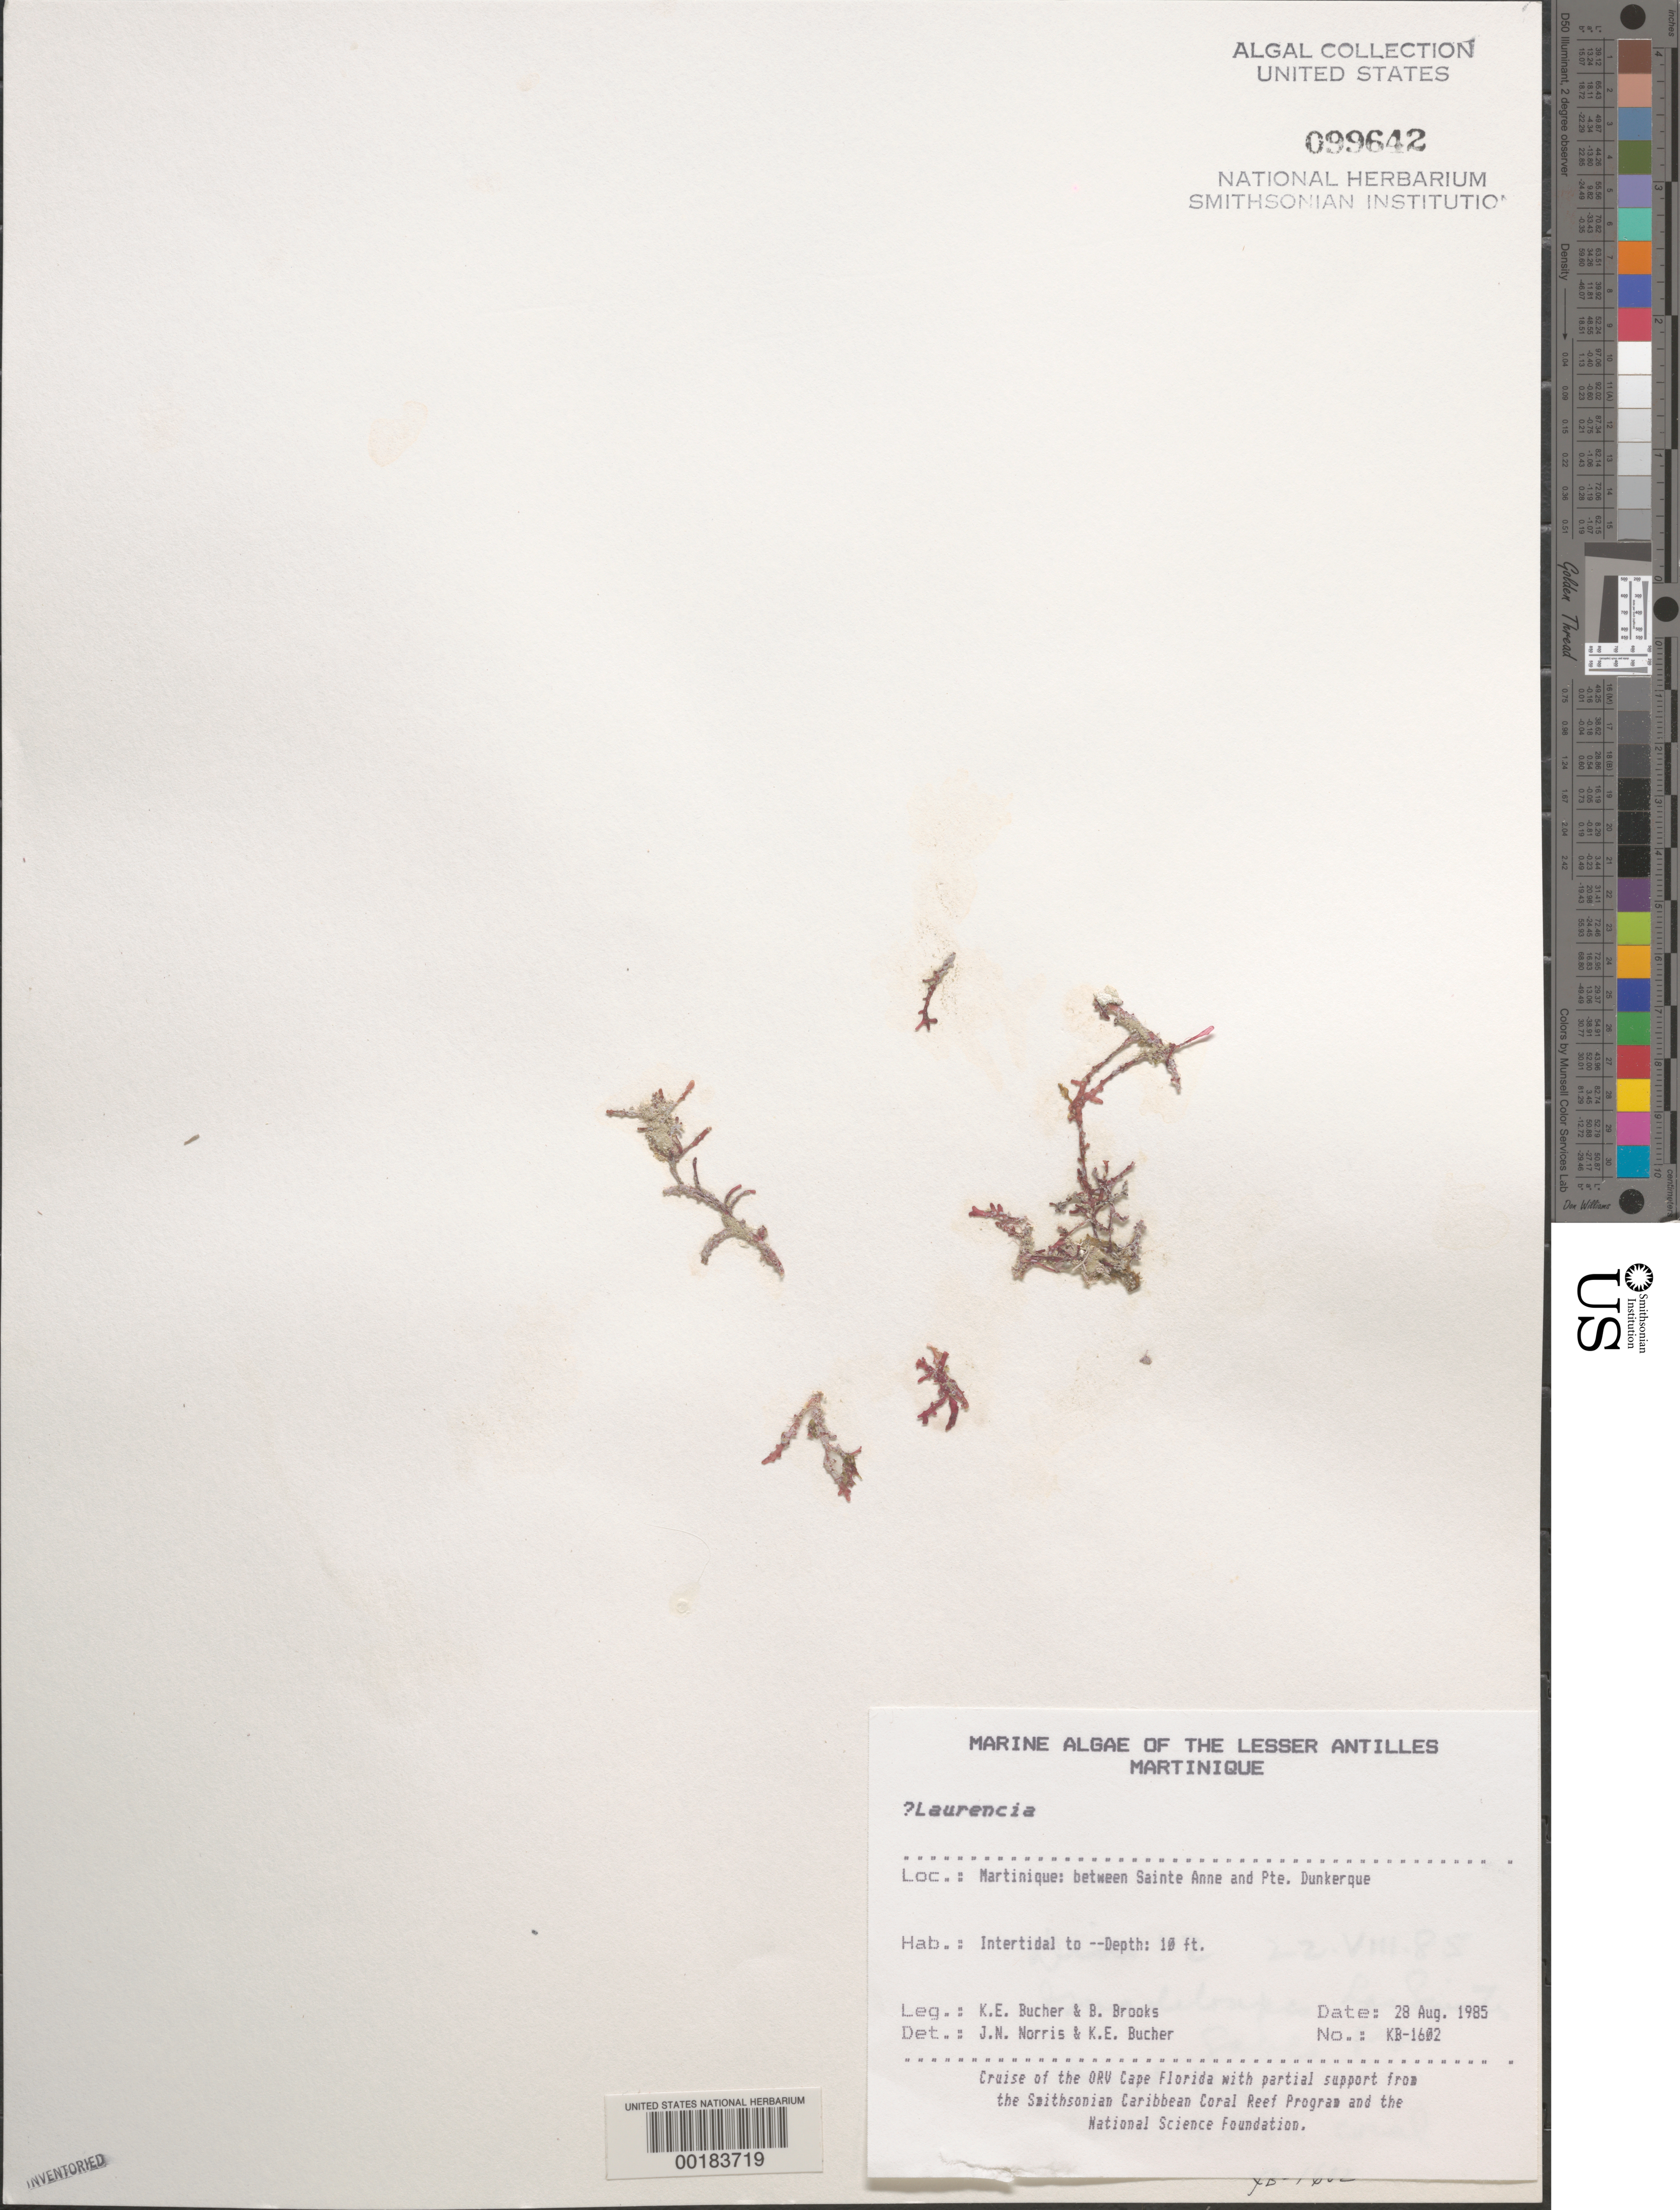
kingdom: Plantae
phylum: Rhodophyta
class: Florideophyceae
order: Ceramiales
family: Rhodomelaceae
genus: Laurencia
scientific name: Laurencia sp.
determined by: Norris, J. N.; Bucher, K. E.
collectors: K. E. Bucher & B. Brooks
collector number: Kb-1602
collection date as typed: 28 Aug 1985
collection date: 1985-08-28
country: Martinique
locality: Between Sainte Anne and Pointe Dunkerque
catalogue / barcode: US 99642